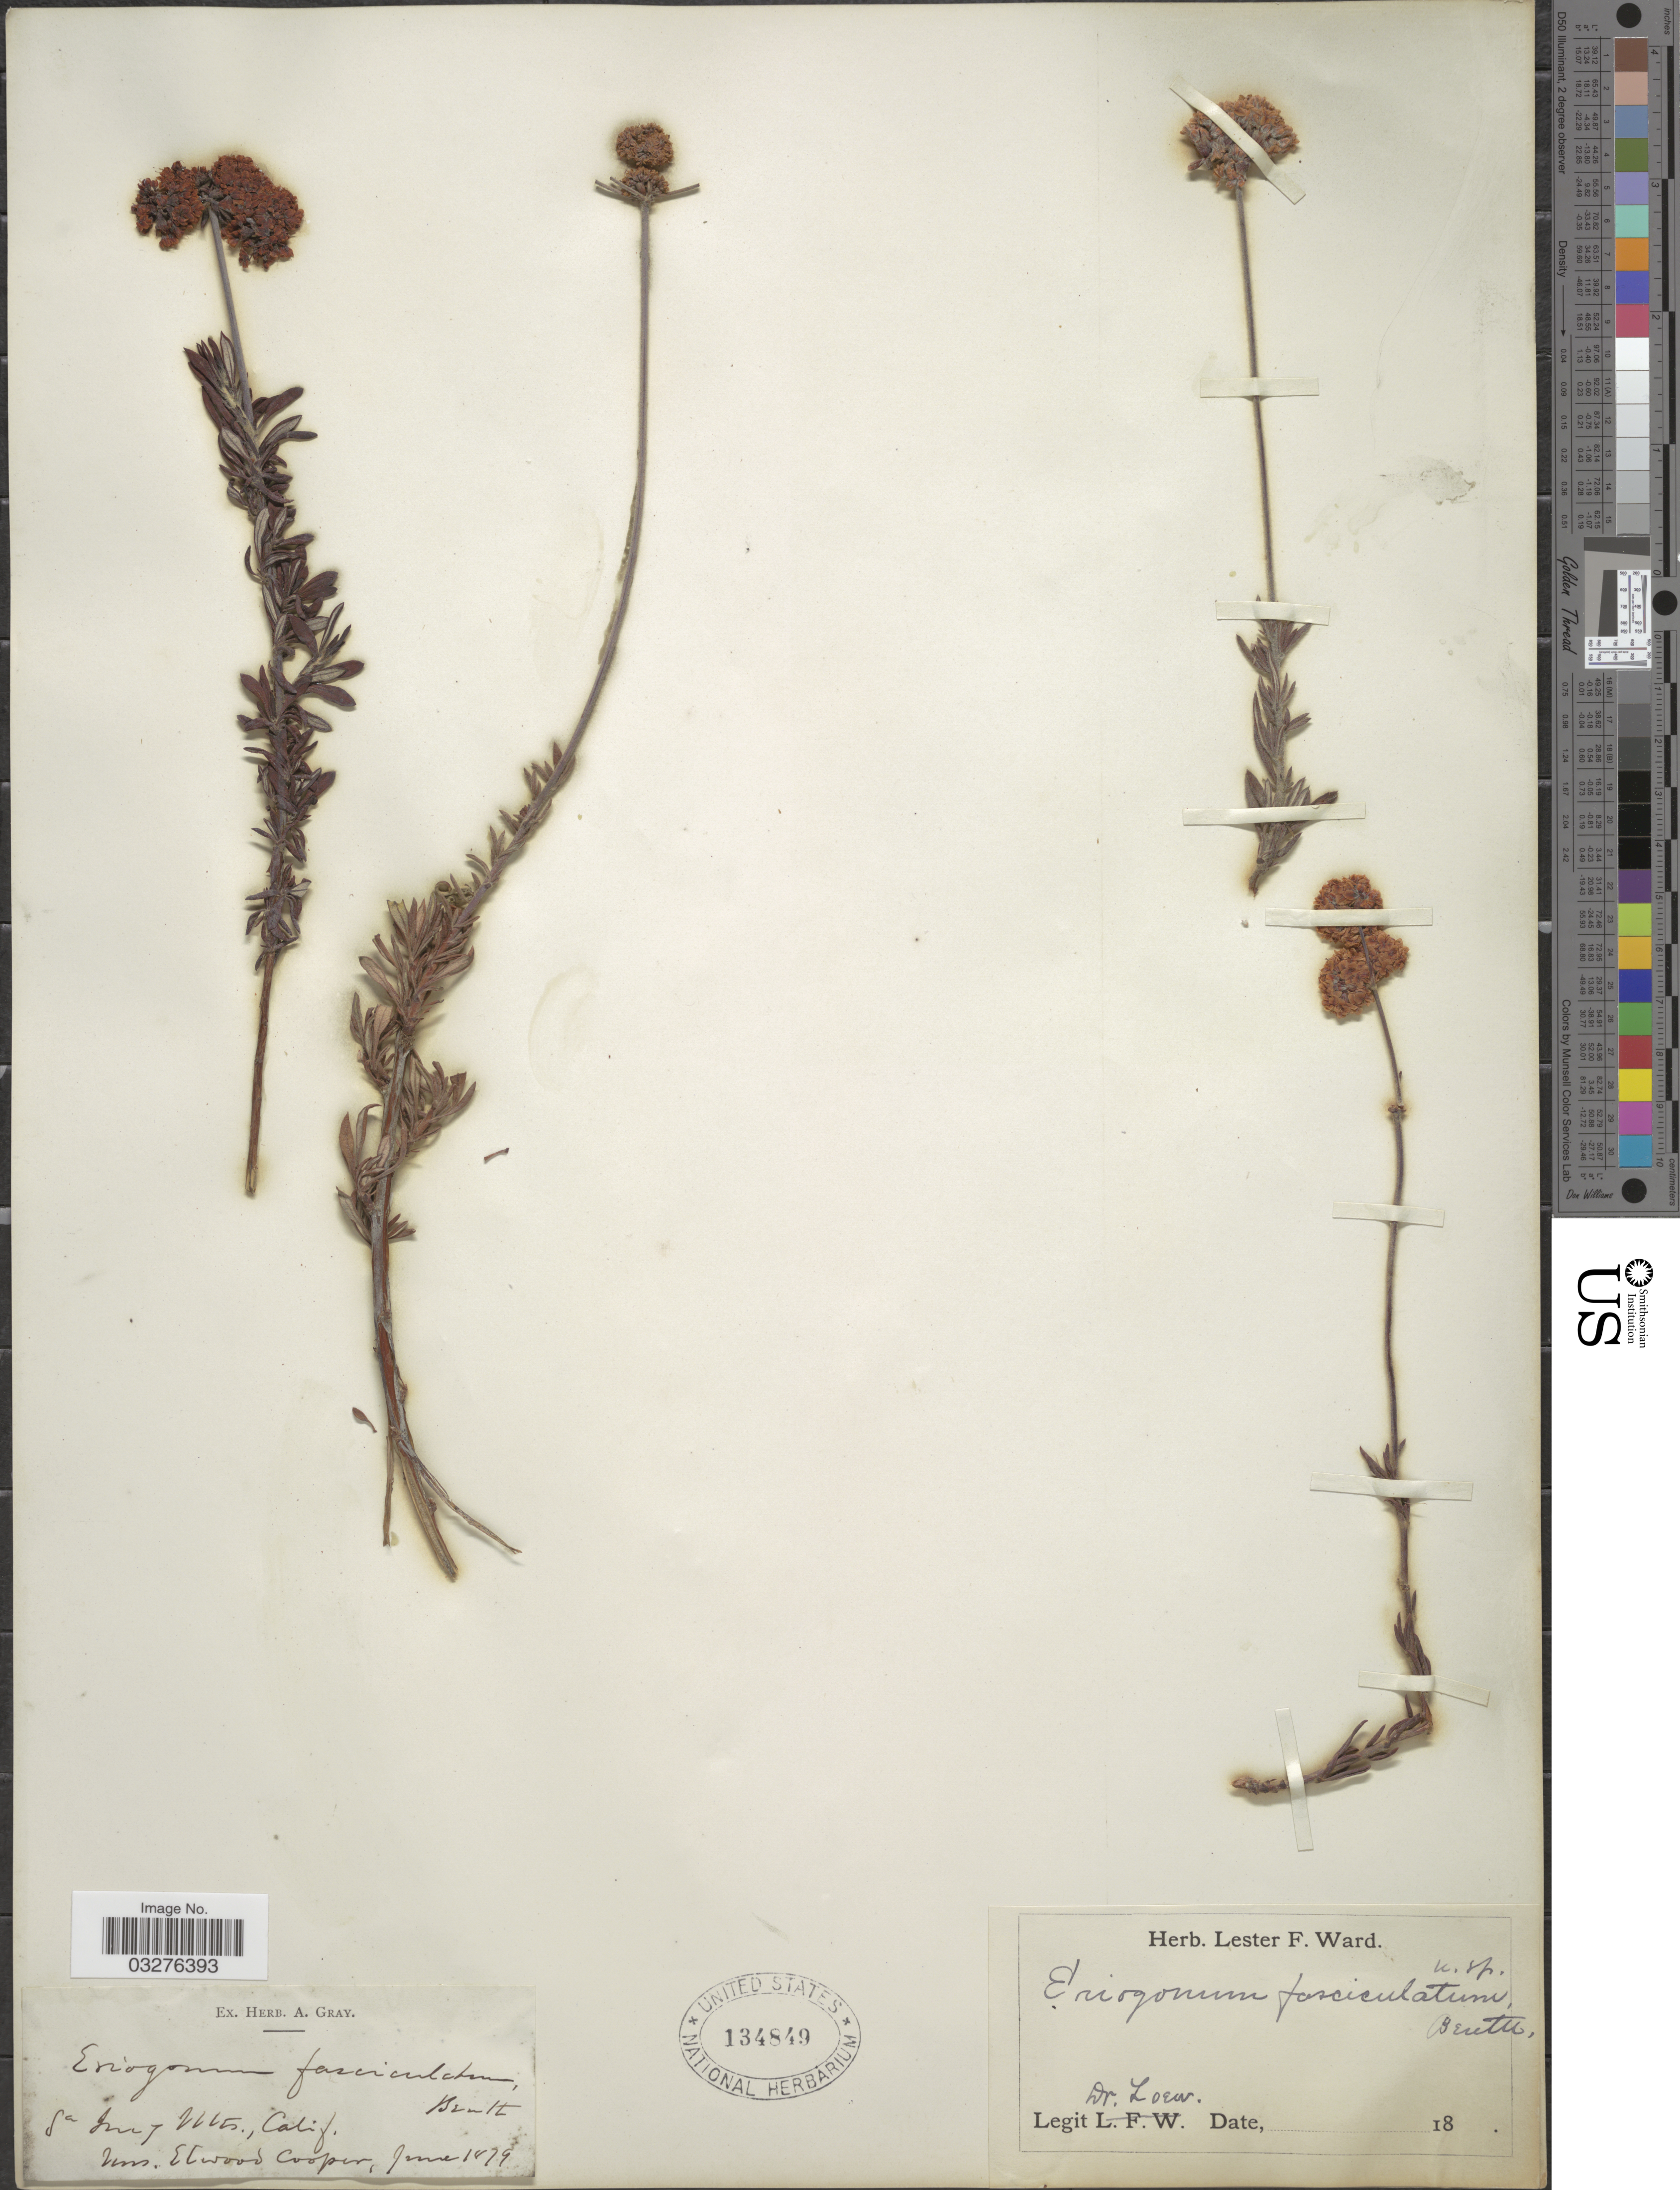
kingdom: Plantae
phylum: Tracheophyta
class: Magnoliopsida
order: Caryophyllales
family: Polygonaceae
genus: Eriogonum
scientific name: Eriogonum fasciculatum var. polifolium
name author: (Benth.) Torr. & A. Gray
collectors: -. Cooper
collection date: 1879-06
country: United States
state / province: California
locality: Sa Cruz Mts.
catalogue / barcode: US 134849